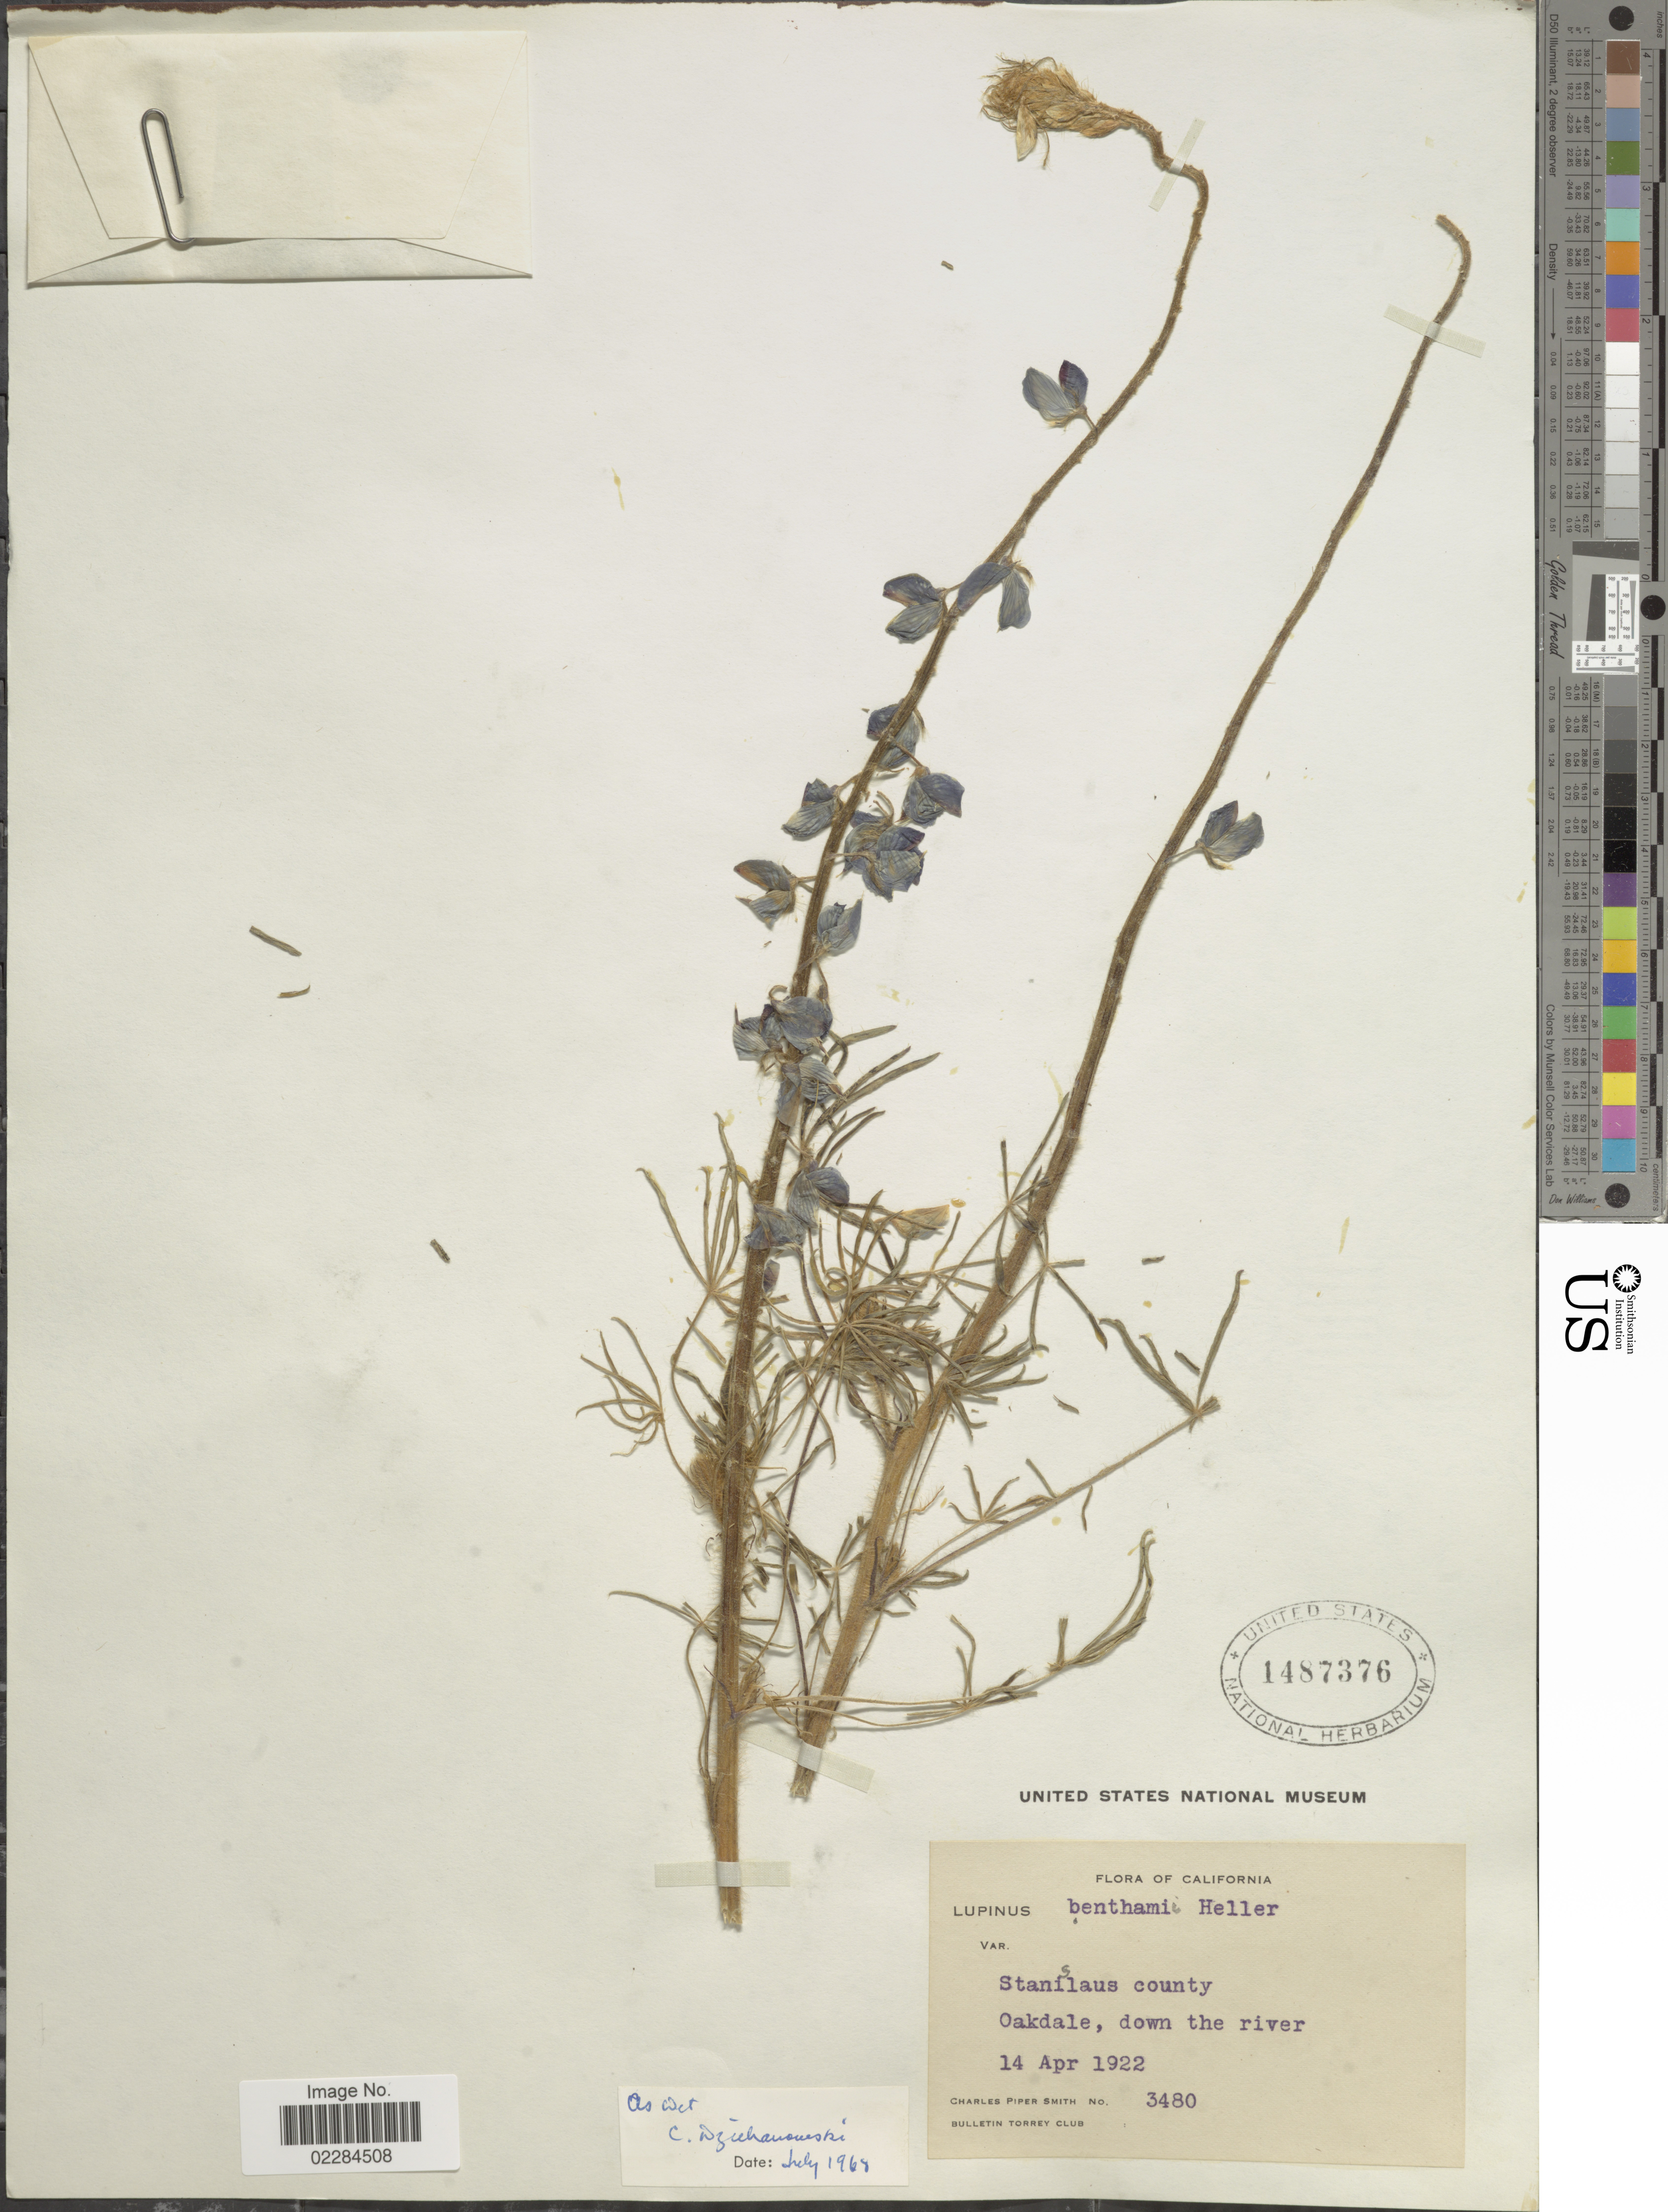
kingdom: Plantae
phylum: Tracheophyta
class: Magnoliopsida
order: Fabales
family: Fabaceae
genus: Lupinus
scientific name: Lupinus benthamii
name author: A. Heller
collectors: C. P. Smith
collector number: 3480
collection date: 1922-04-14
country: United States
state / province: California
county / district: Stanislaus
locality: Stanislaus County. Oakdale, down the river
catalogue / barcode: US 1487376